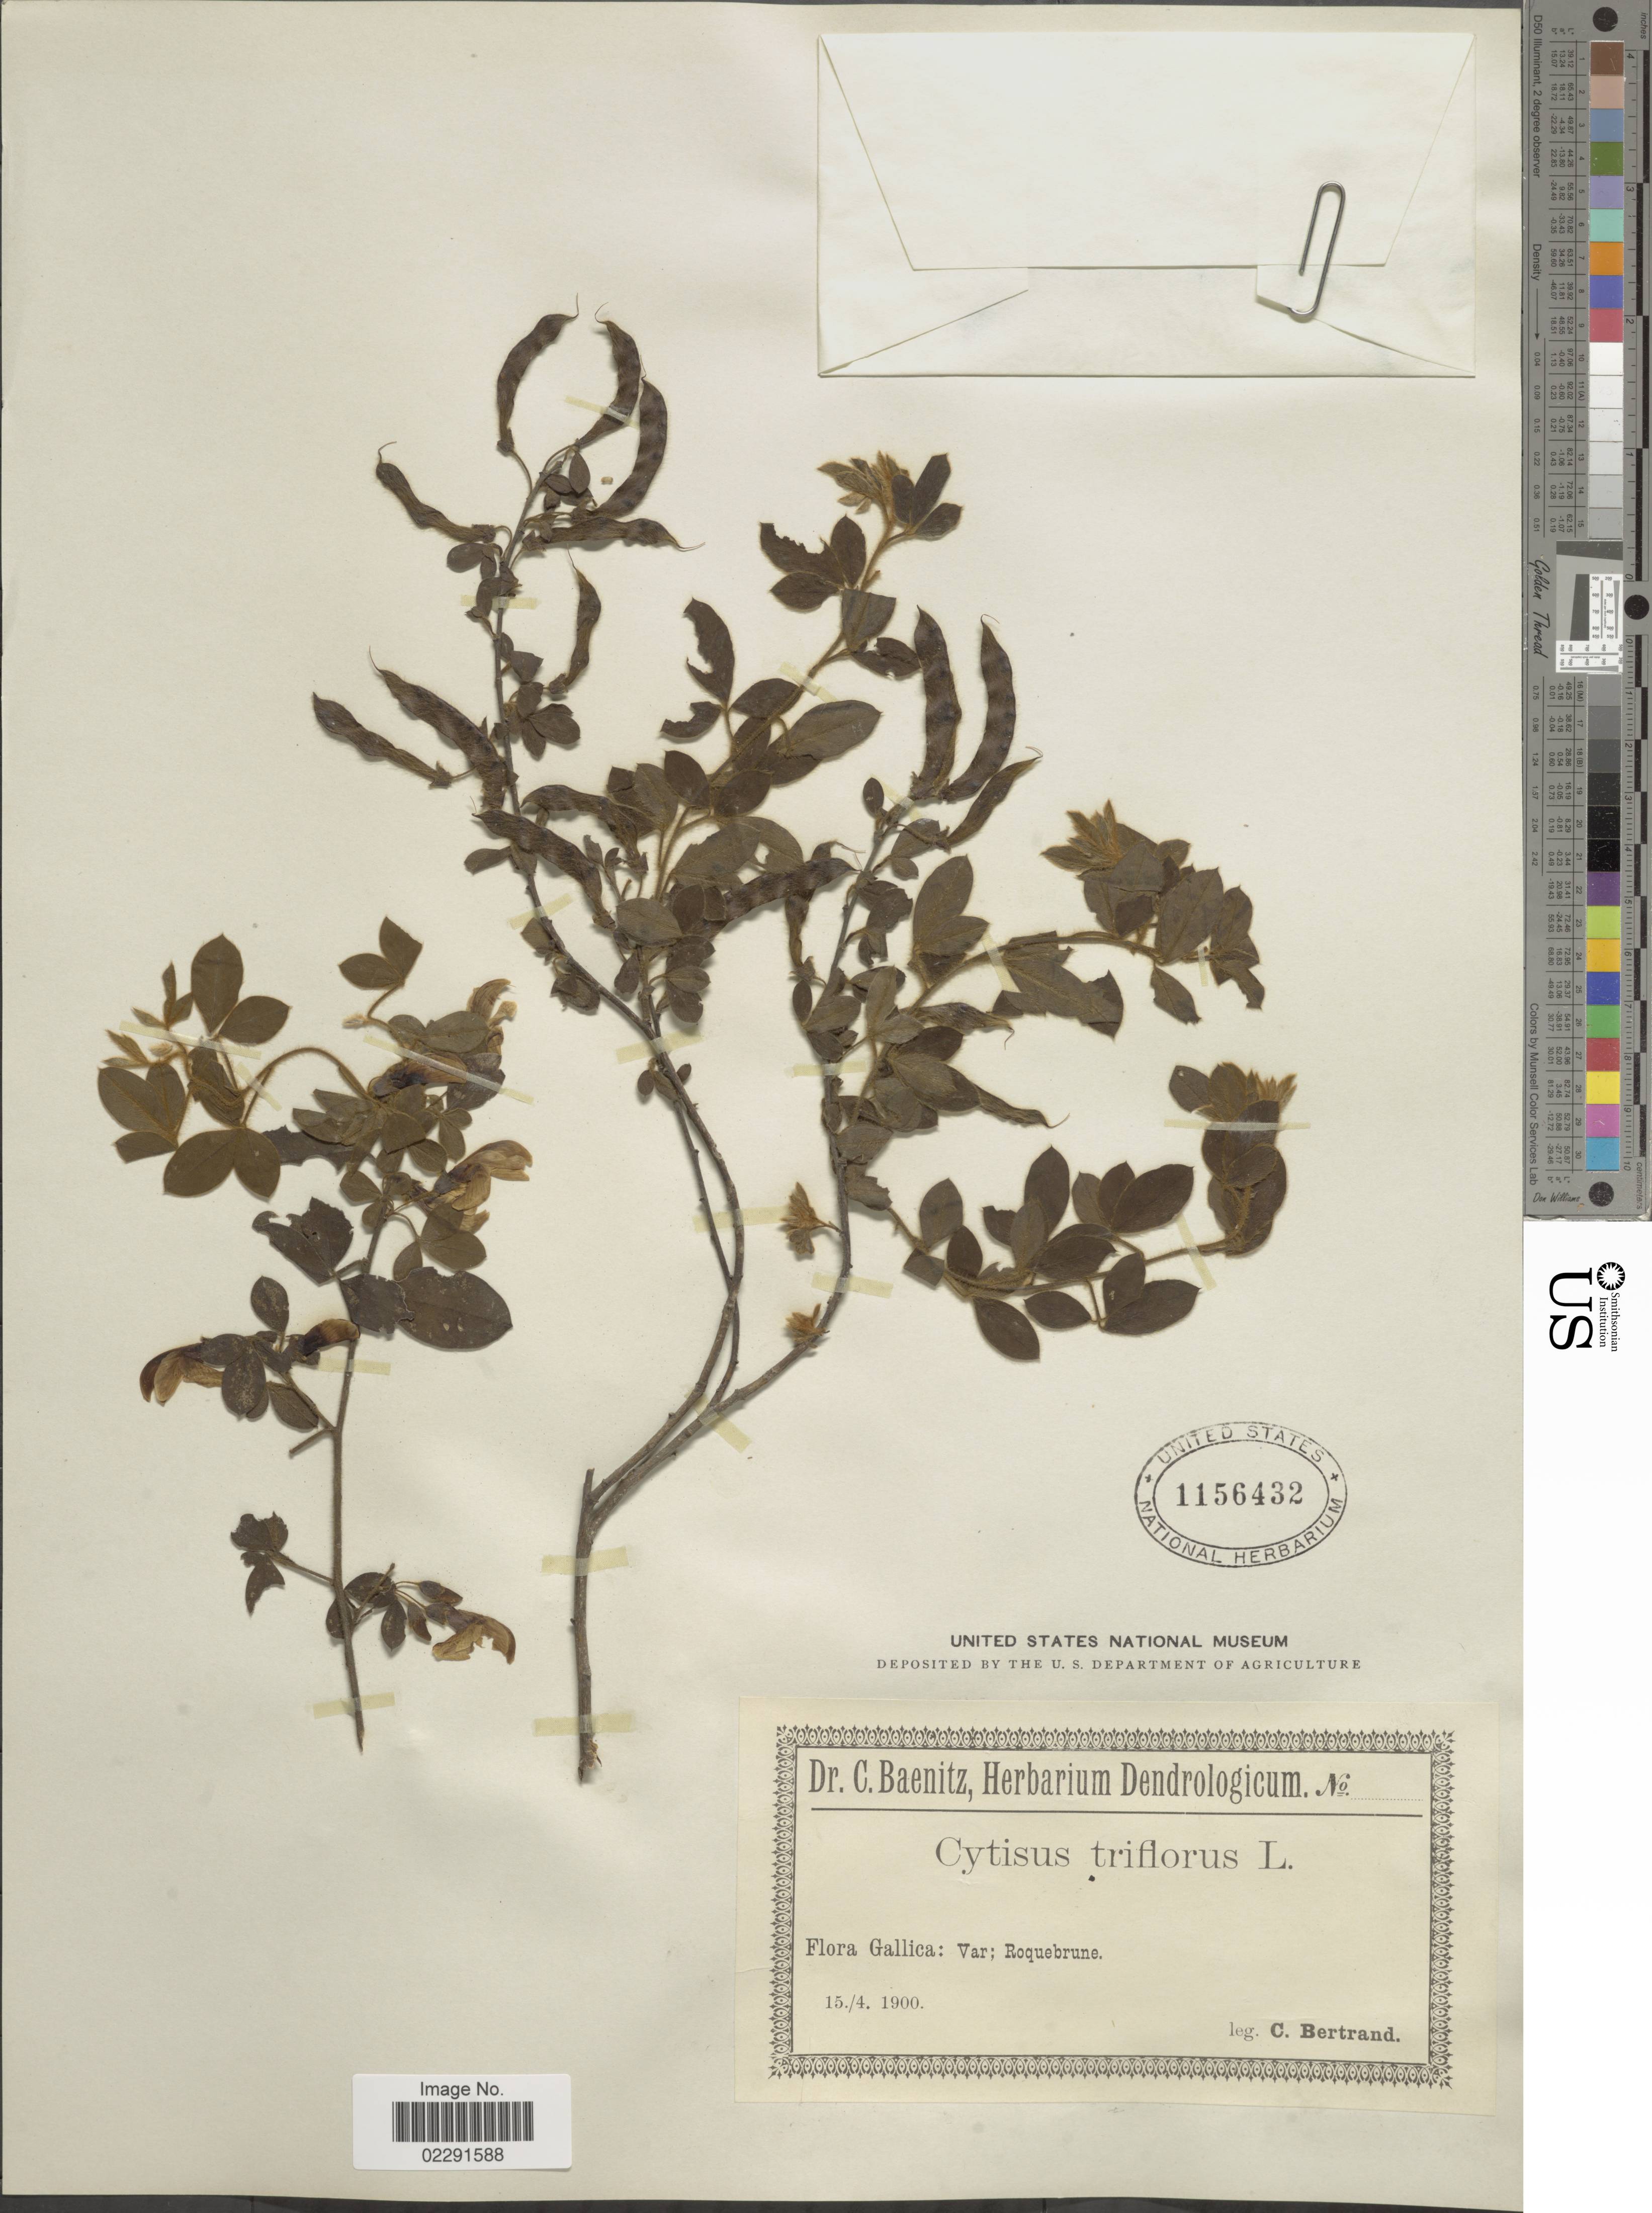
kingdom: Plantae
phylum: Tracheophyta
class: Magnoliopsida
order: Fabales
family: Fabaceae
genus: Cytisus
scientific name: Cytisus triflorus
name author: Lam.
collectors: C. Bertrand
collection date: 1900-04-15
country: France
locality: Gallica: Var; Roquebrune.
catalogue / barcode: US 1156432